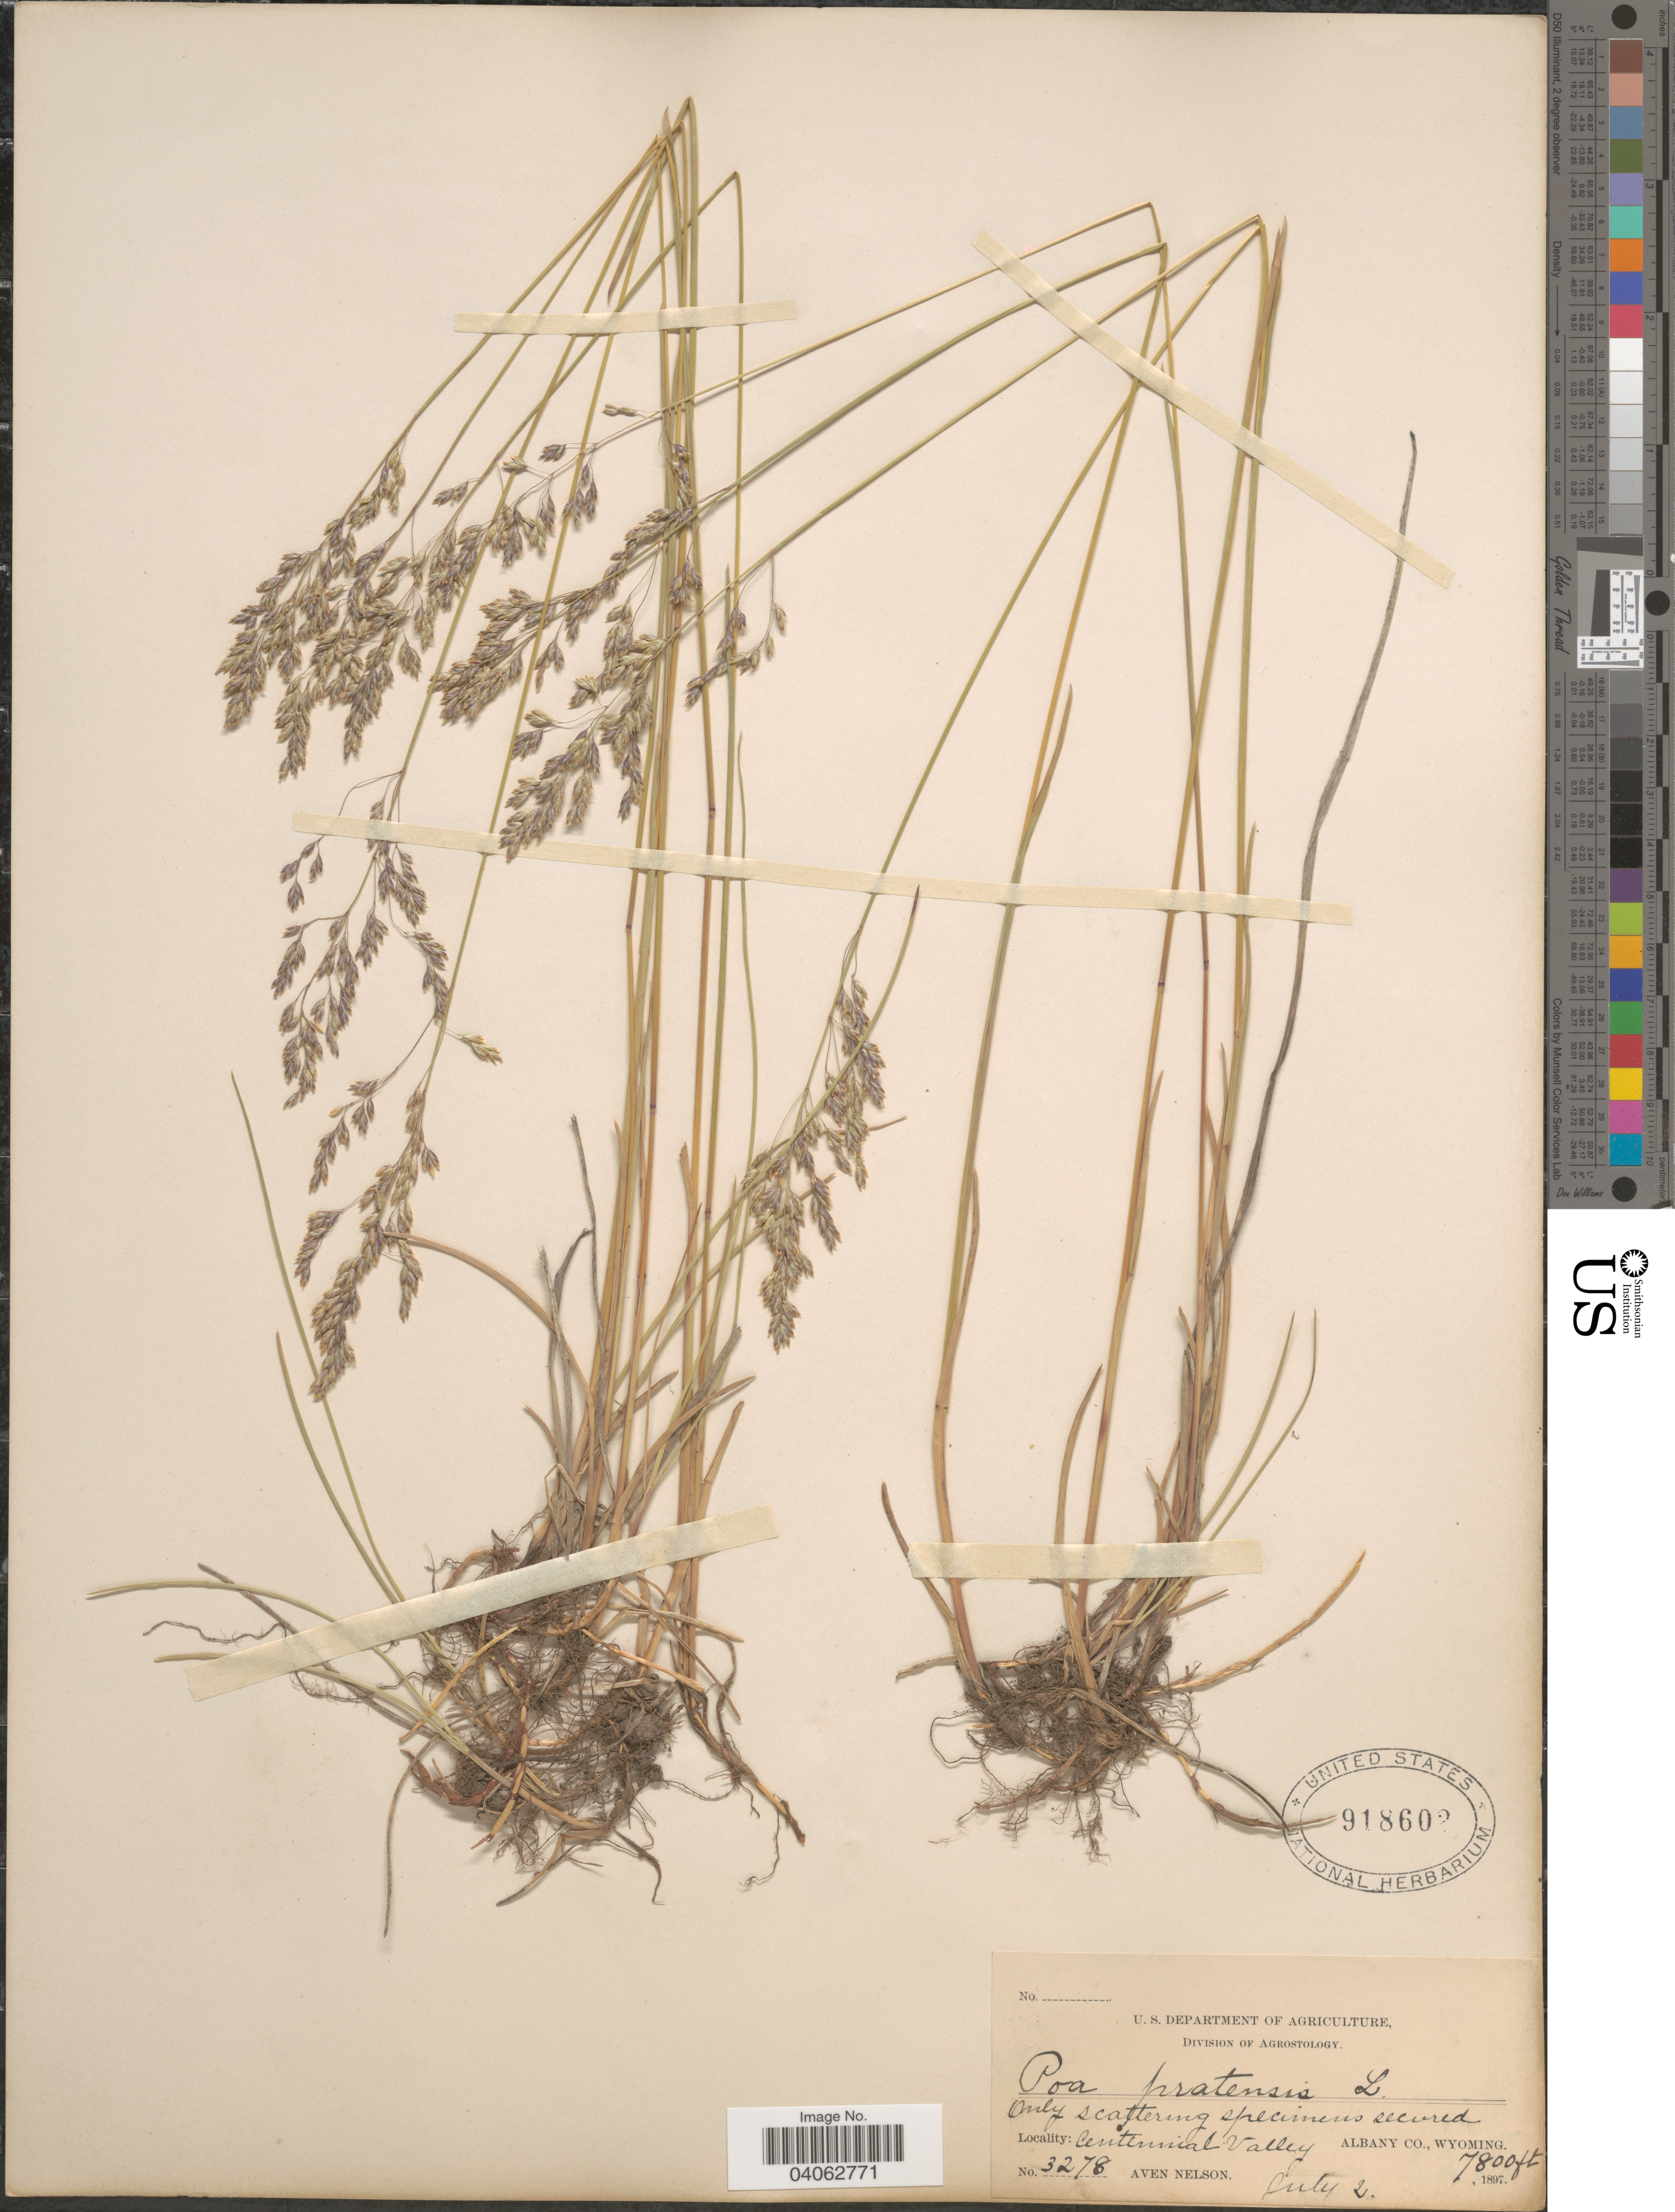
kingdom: Plantae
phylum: Tracheophyta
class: Liliopsida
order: Poales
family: Poaceae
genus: Poa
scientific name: Poa pratensis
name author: L.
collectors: A. Nelson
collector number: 3278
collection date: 1897-07-02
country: United States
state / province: Wyoming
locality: Centennial Valley. Albany Co.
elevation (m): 2377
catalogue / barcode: US 918602